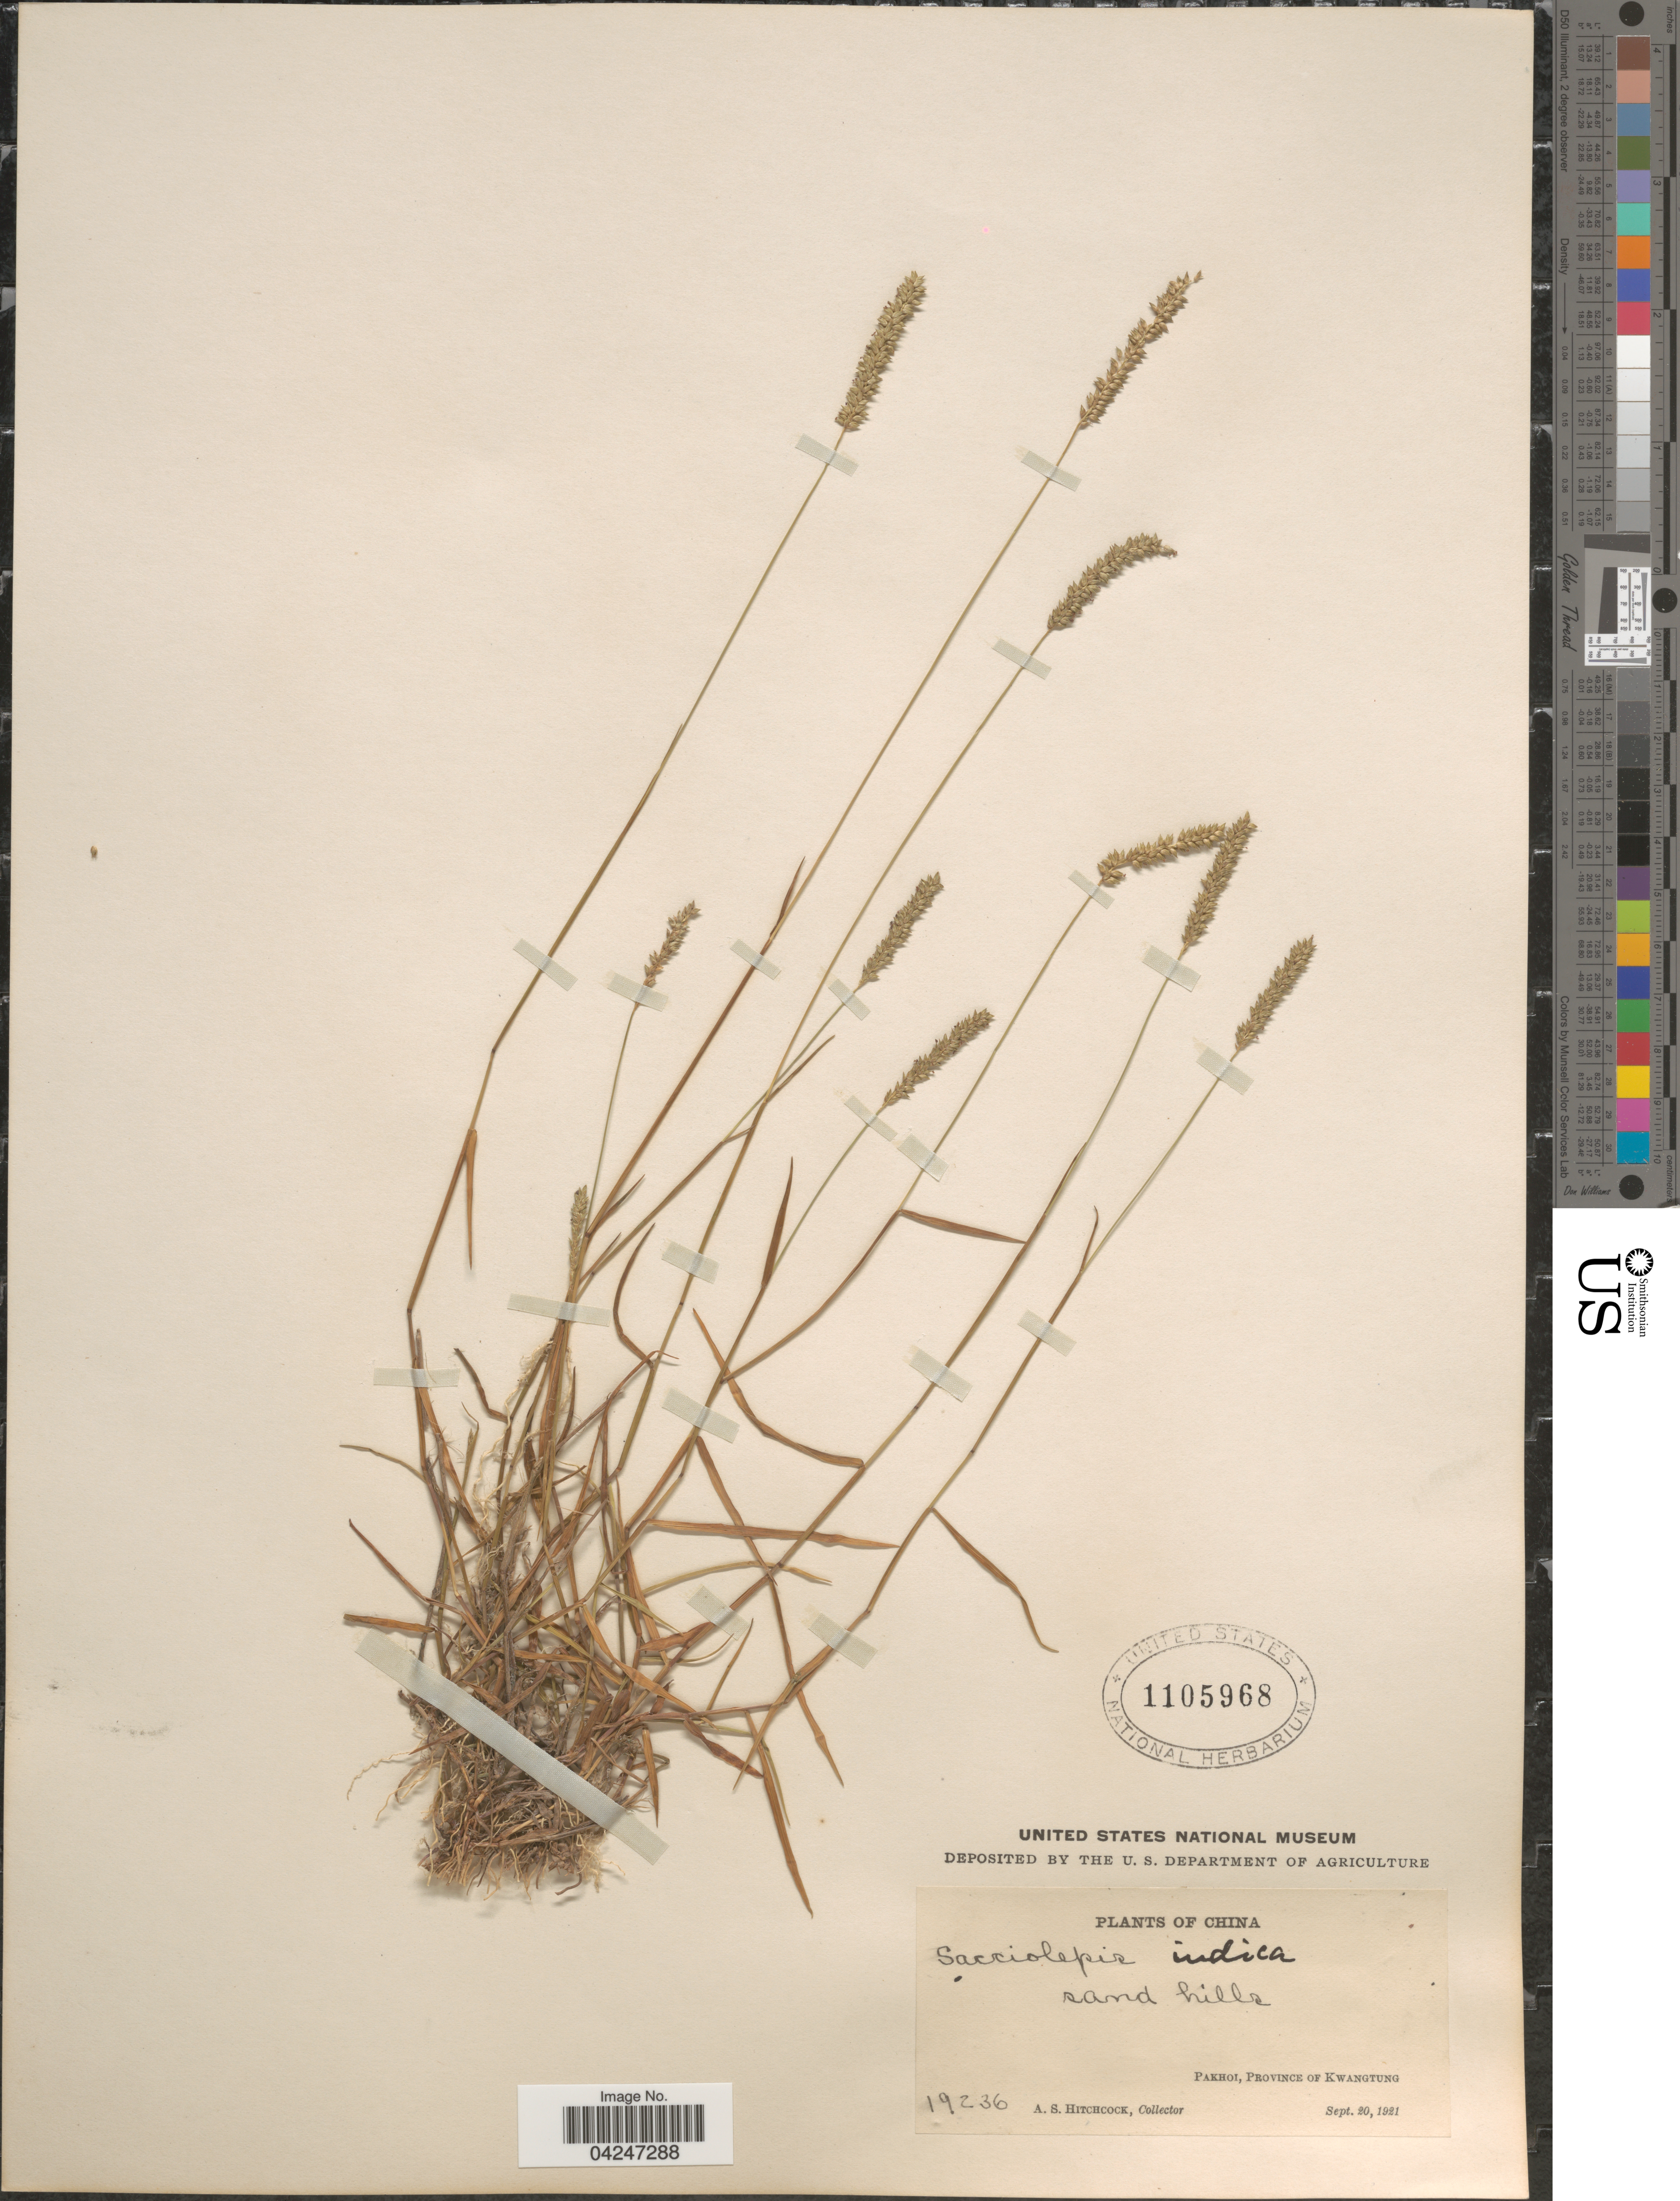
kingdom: Plantae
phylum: Tracheophyta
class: Liliopsida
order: Poales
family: Poaceae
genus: Sacciolepis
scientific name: Sacciolepis indica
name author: (L.) Chase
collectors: A. S. Hitchcock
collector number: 19236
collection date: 1921-09-20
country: China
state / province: Guangdong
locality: Sand hills. Pakhoi, Province of Kwangtung.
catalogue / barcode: US 1105968